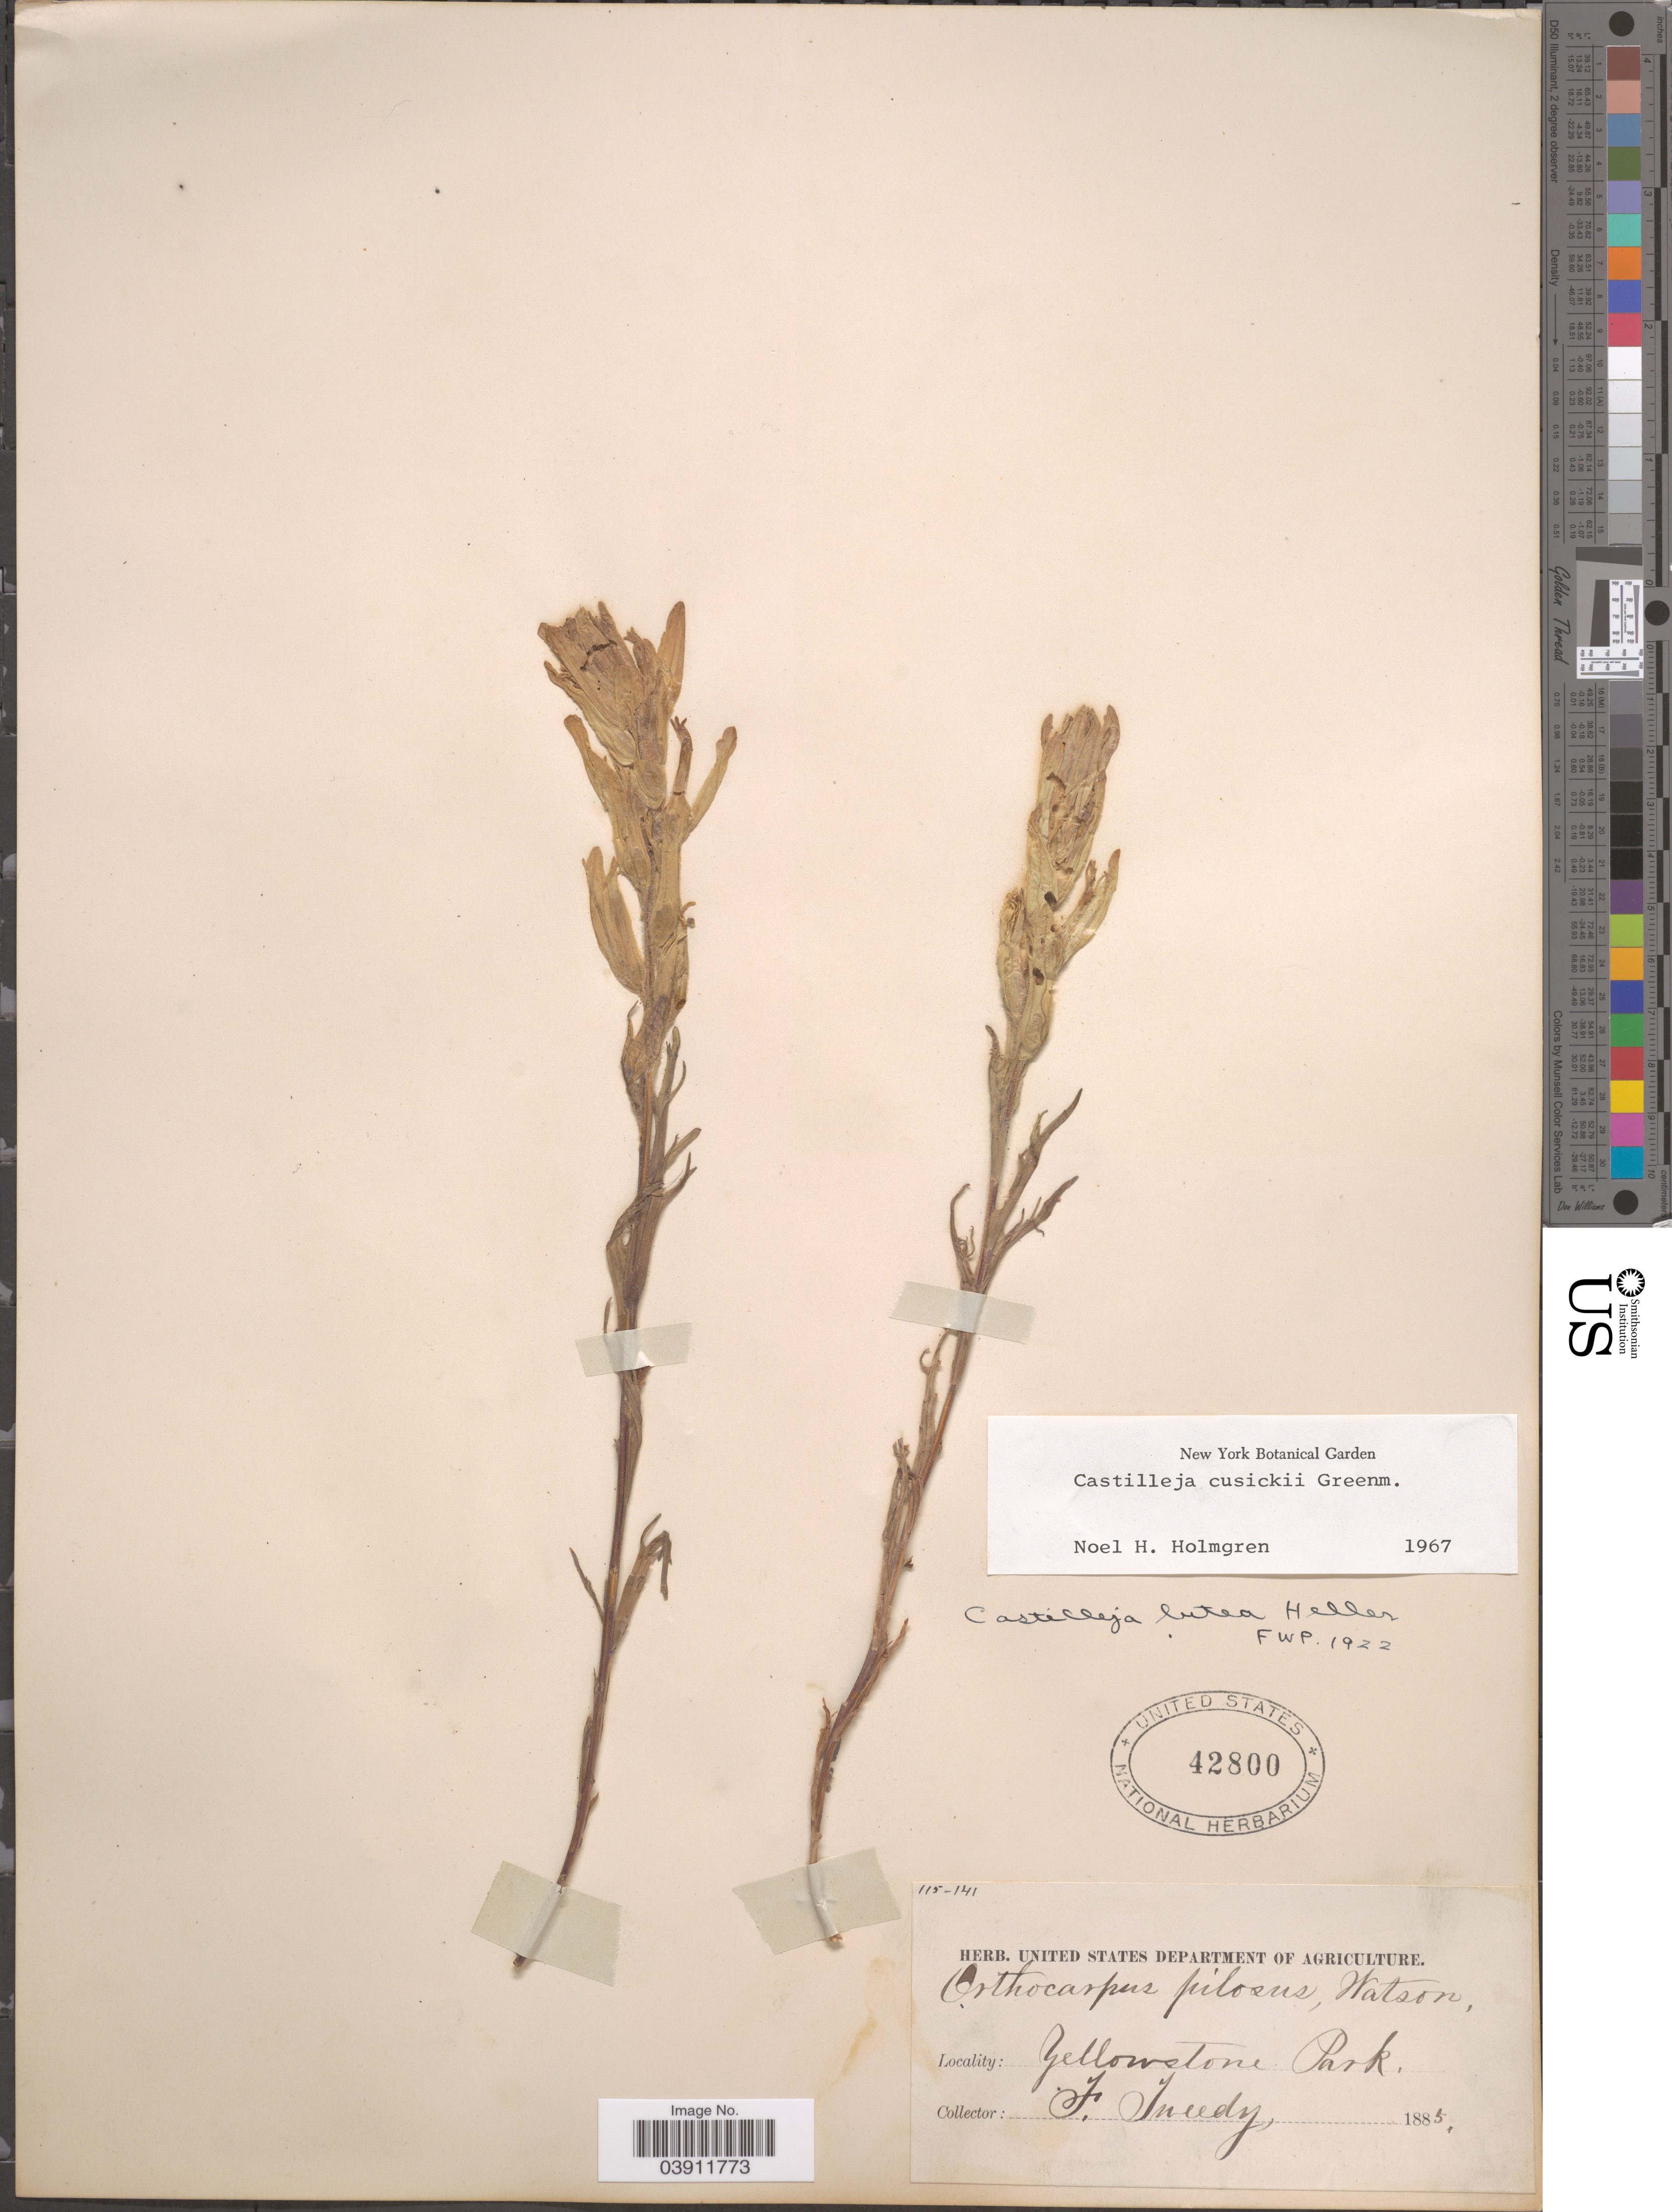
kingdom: Plantae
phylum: Tracheophyta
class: Magnoliopsida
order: Lamiales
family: Orobanchaceae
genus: Castilleja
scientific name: Castilleja cusickii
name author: Greenm.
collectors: F. Tweedy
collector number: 115-141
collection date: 1885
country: United States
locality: Yellowstone Park.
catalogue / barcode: US 42800